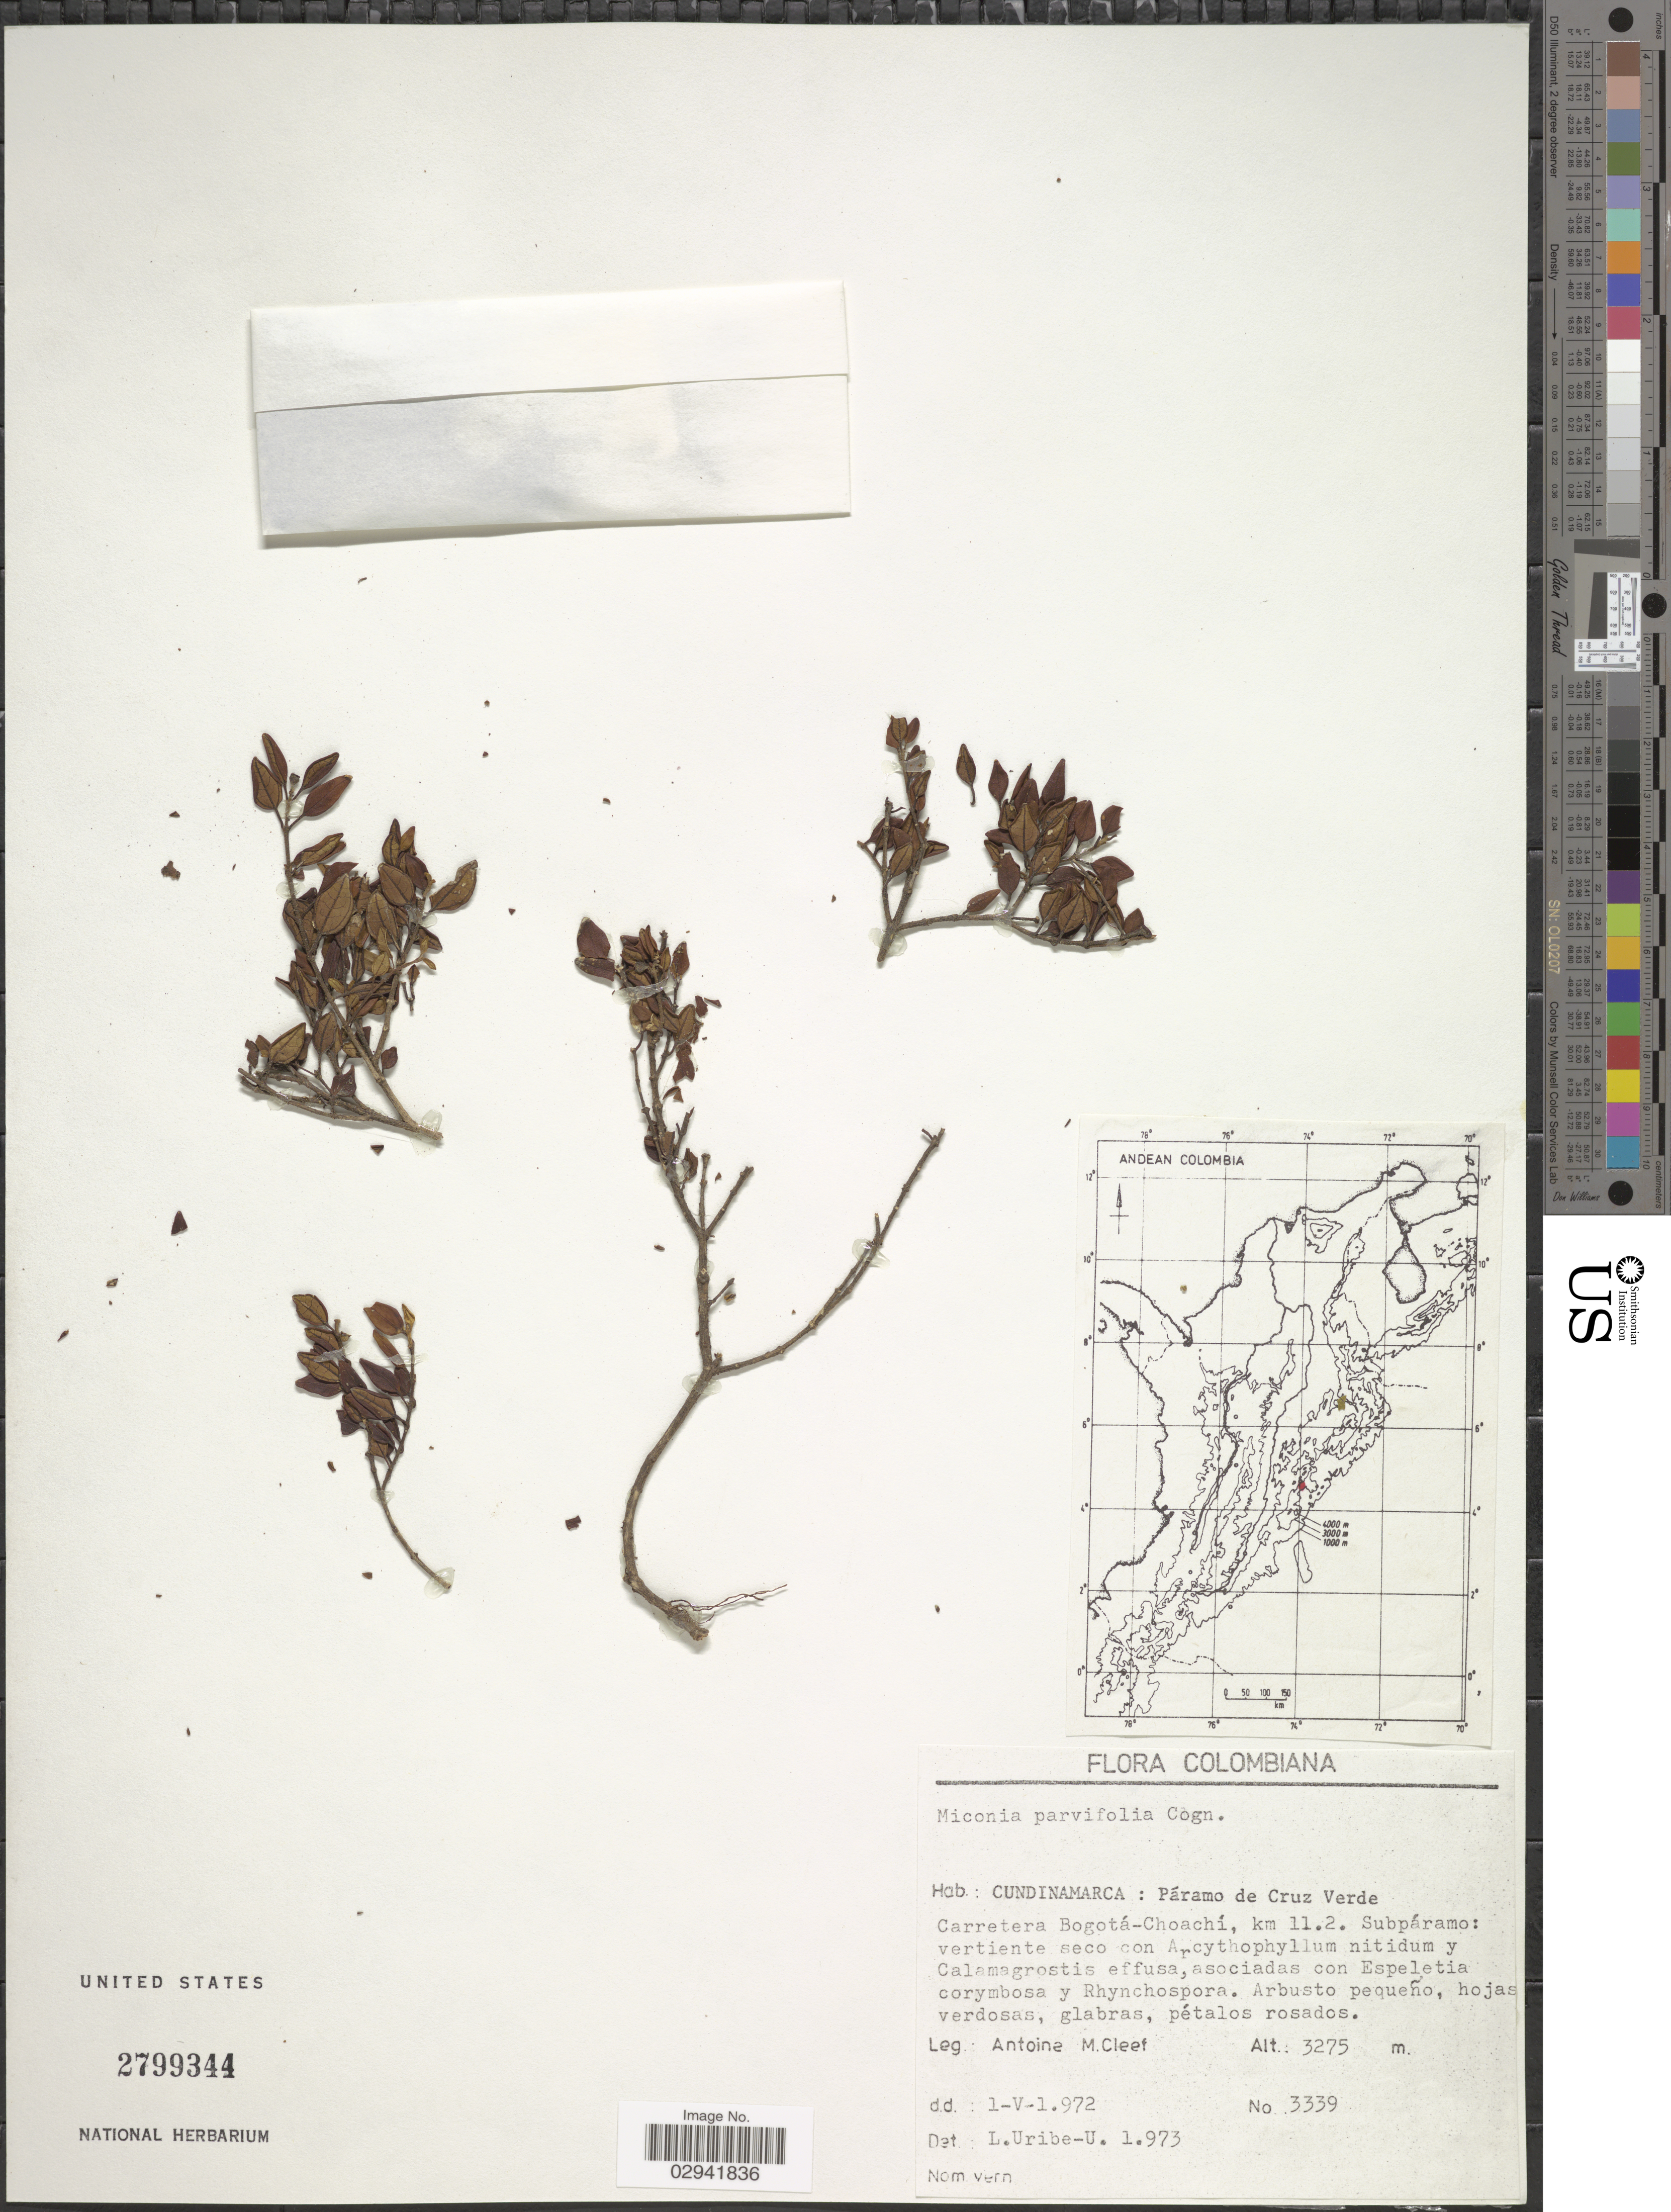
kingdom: Plantae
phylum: Tracheophyta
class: Magnoliopsida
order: Myrtales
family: Melastomataceae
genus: Miconia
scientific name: Miconia parvifolia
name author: Cogn.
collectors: A. M. Cleef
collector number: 3339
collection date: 1972-05-01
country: Colombia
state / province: Cundinamarca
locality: Páramo de Cruz Verde. Carretera Bogotá-Choachí, km 11.2.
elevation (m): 3275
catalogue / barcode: US 2799344